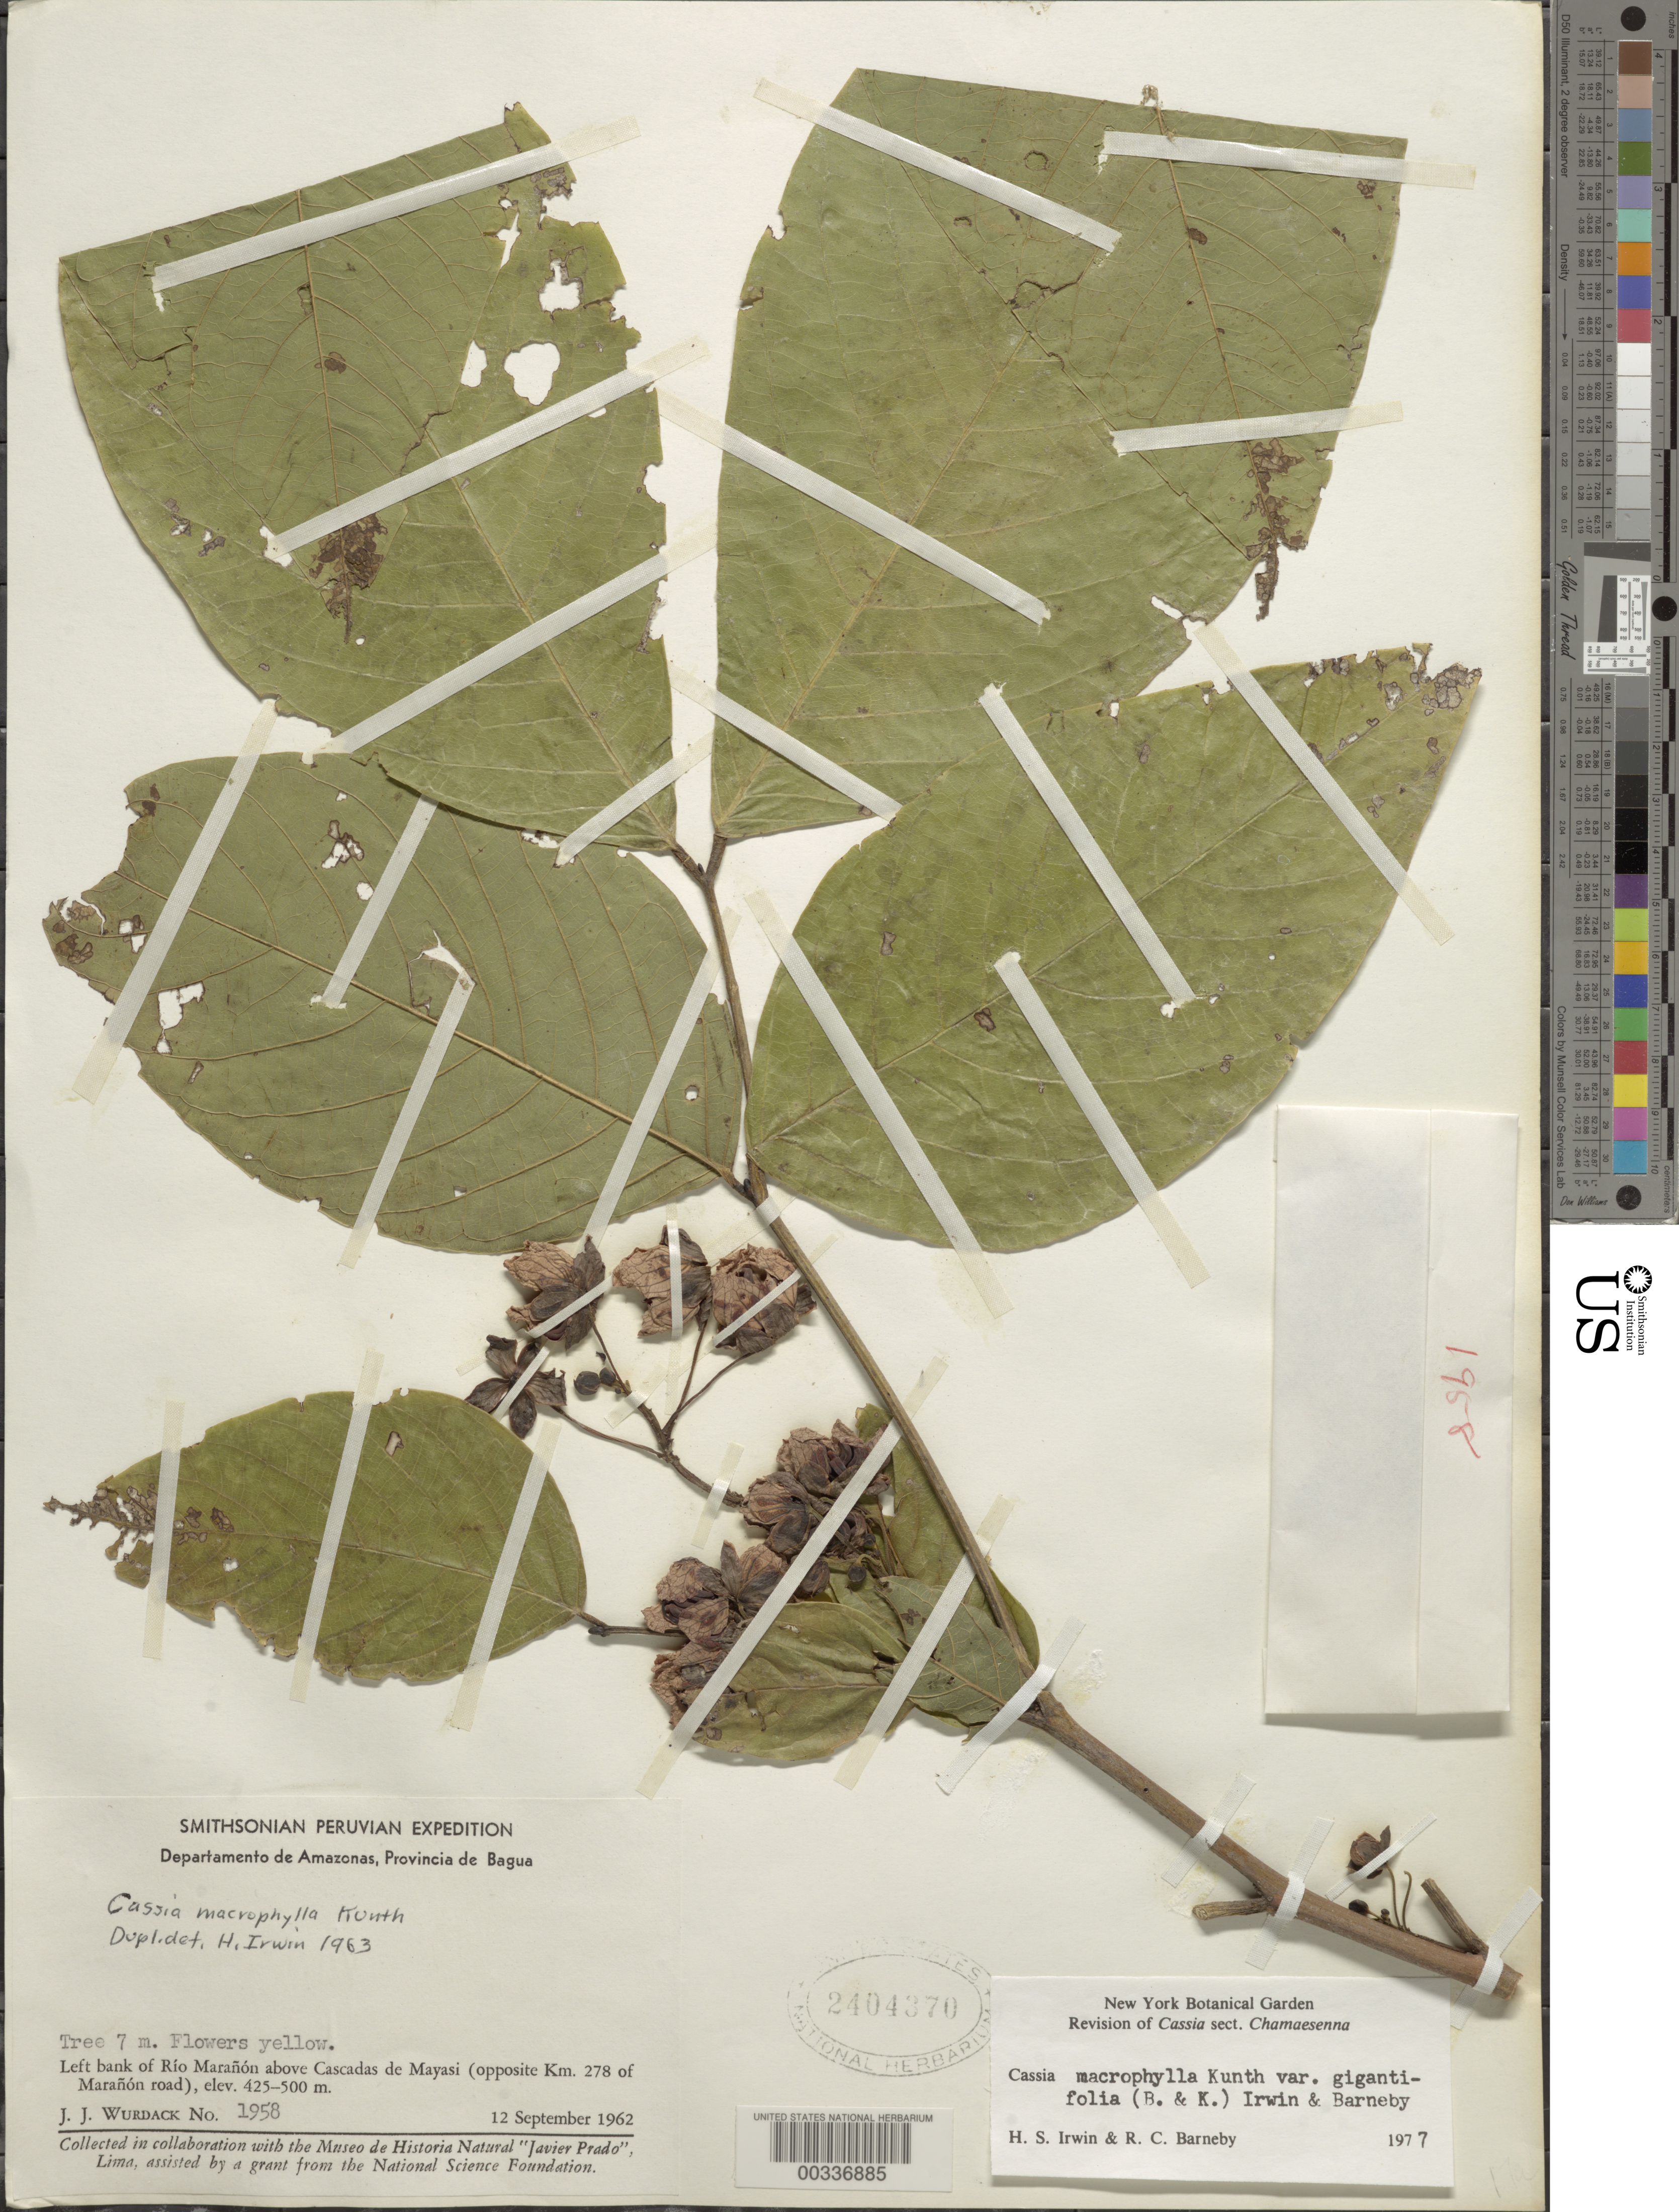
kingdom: Plantae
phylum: Tracheophyta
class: Magnoliopsida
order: Fabales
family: Fabaceae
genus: Senna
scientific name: Senna macrophylla var. gigantifolia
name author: (Britton & Killip) H.S. Irwin & Barneby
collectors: J. J. Wurdack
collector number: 1958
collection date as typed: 12 Sep 1962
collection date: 1962-09-12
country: Peru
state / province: Amazonas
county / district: Bagua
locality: Left bank of Río Maranon above Cascadas de Mayasi, opposite Km 278 of Maranon Road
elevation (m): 425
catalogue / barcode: US 2404370